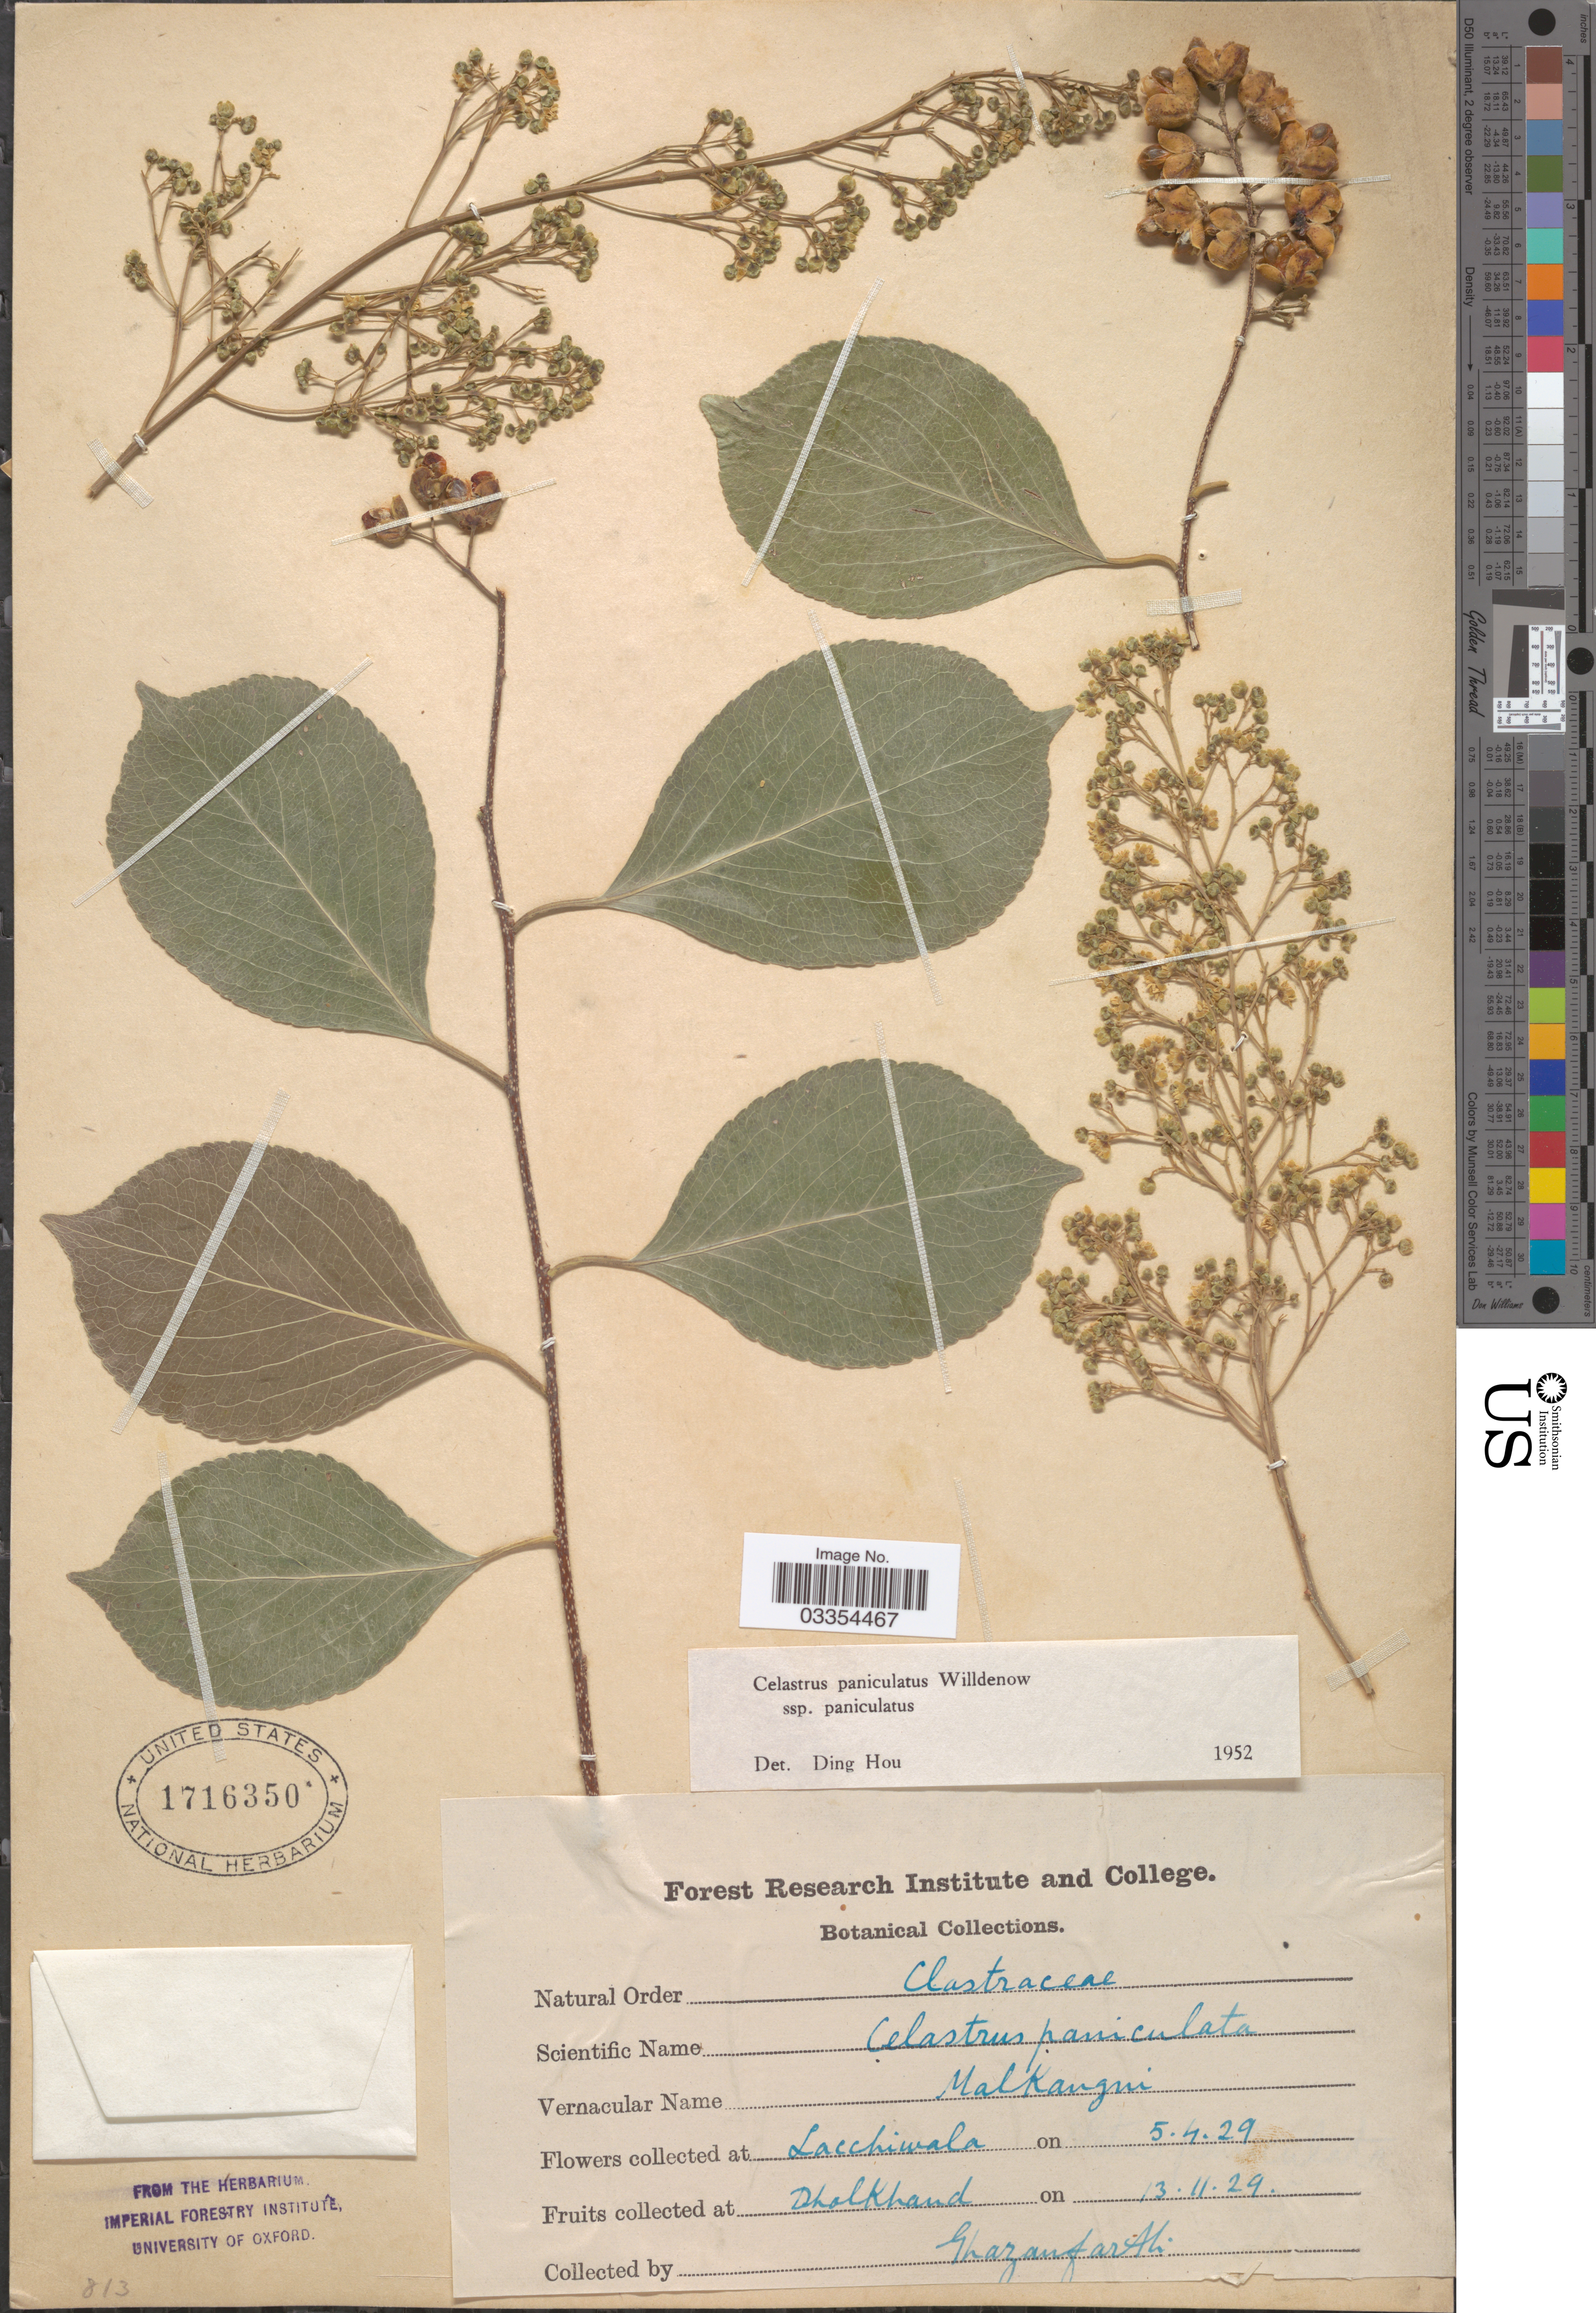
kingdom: Plantae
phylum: Tracheophyta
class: Magnoliopsida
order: Celastrales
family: Celastraceae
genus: Celastrus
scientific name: Celastrus paniculatus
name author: Willd.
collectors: -. Ghazanfarth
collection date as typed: Transcribed d/m/y: 5/4/29 to 13/11/29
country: India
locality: Lacchiwala, Dholkhand.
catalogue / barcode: US 1716350